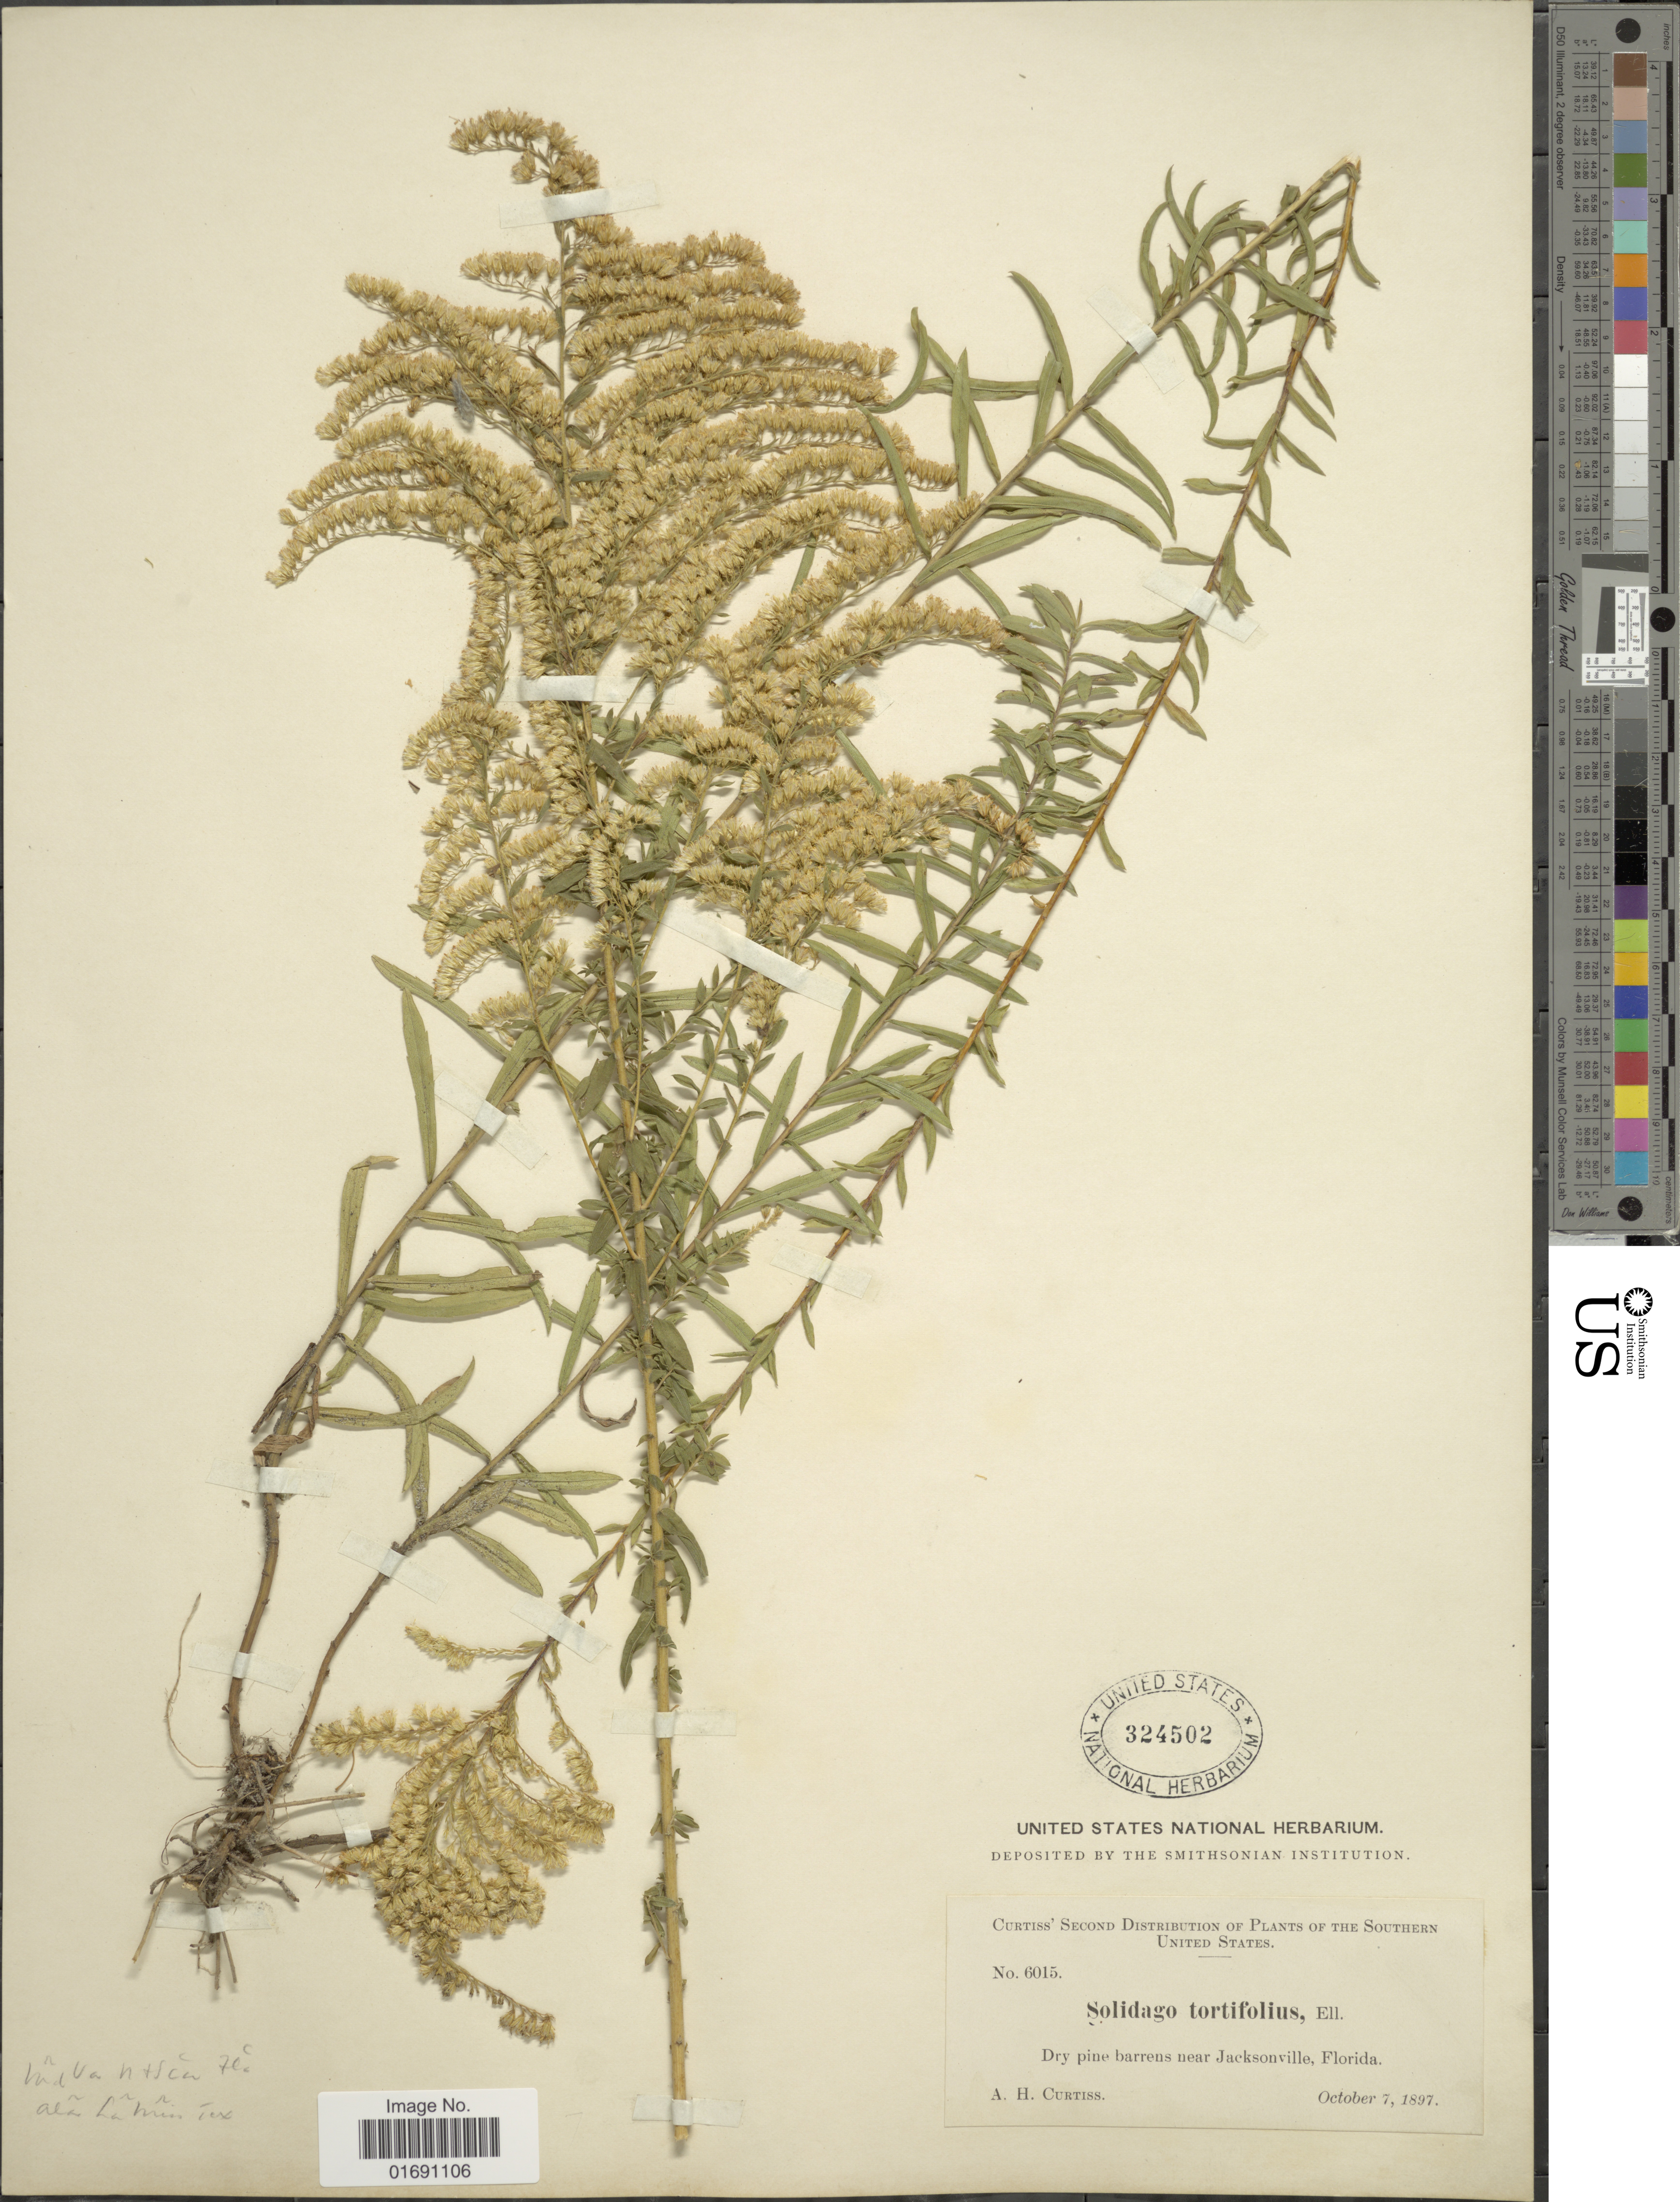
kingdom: Plantae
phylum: Tracheophyta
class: Magnoliopsida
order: Asterales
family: Asteraceae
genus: Solidago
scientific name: Solidago tortifolia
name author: Elliott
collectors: A. H. Curtiss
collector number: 6015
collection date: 1897-10-07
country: United States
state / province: Florida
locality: The Southern United States, Dry pine barrens near Jacksonville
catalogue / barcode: US 324502